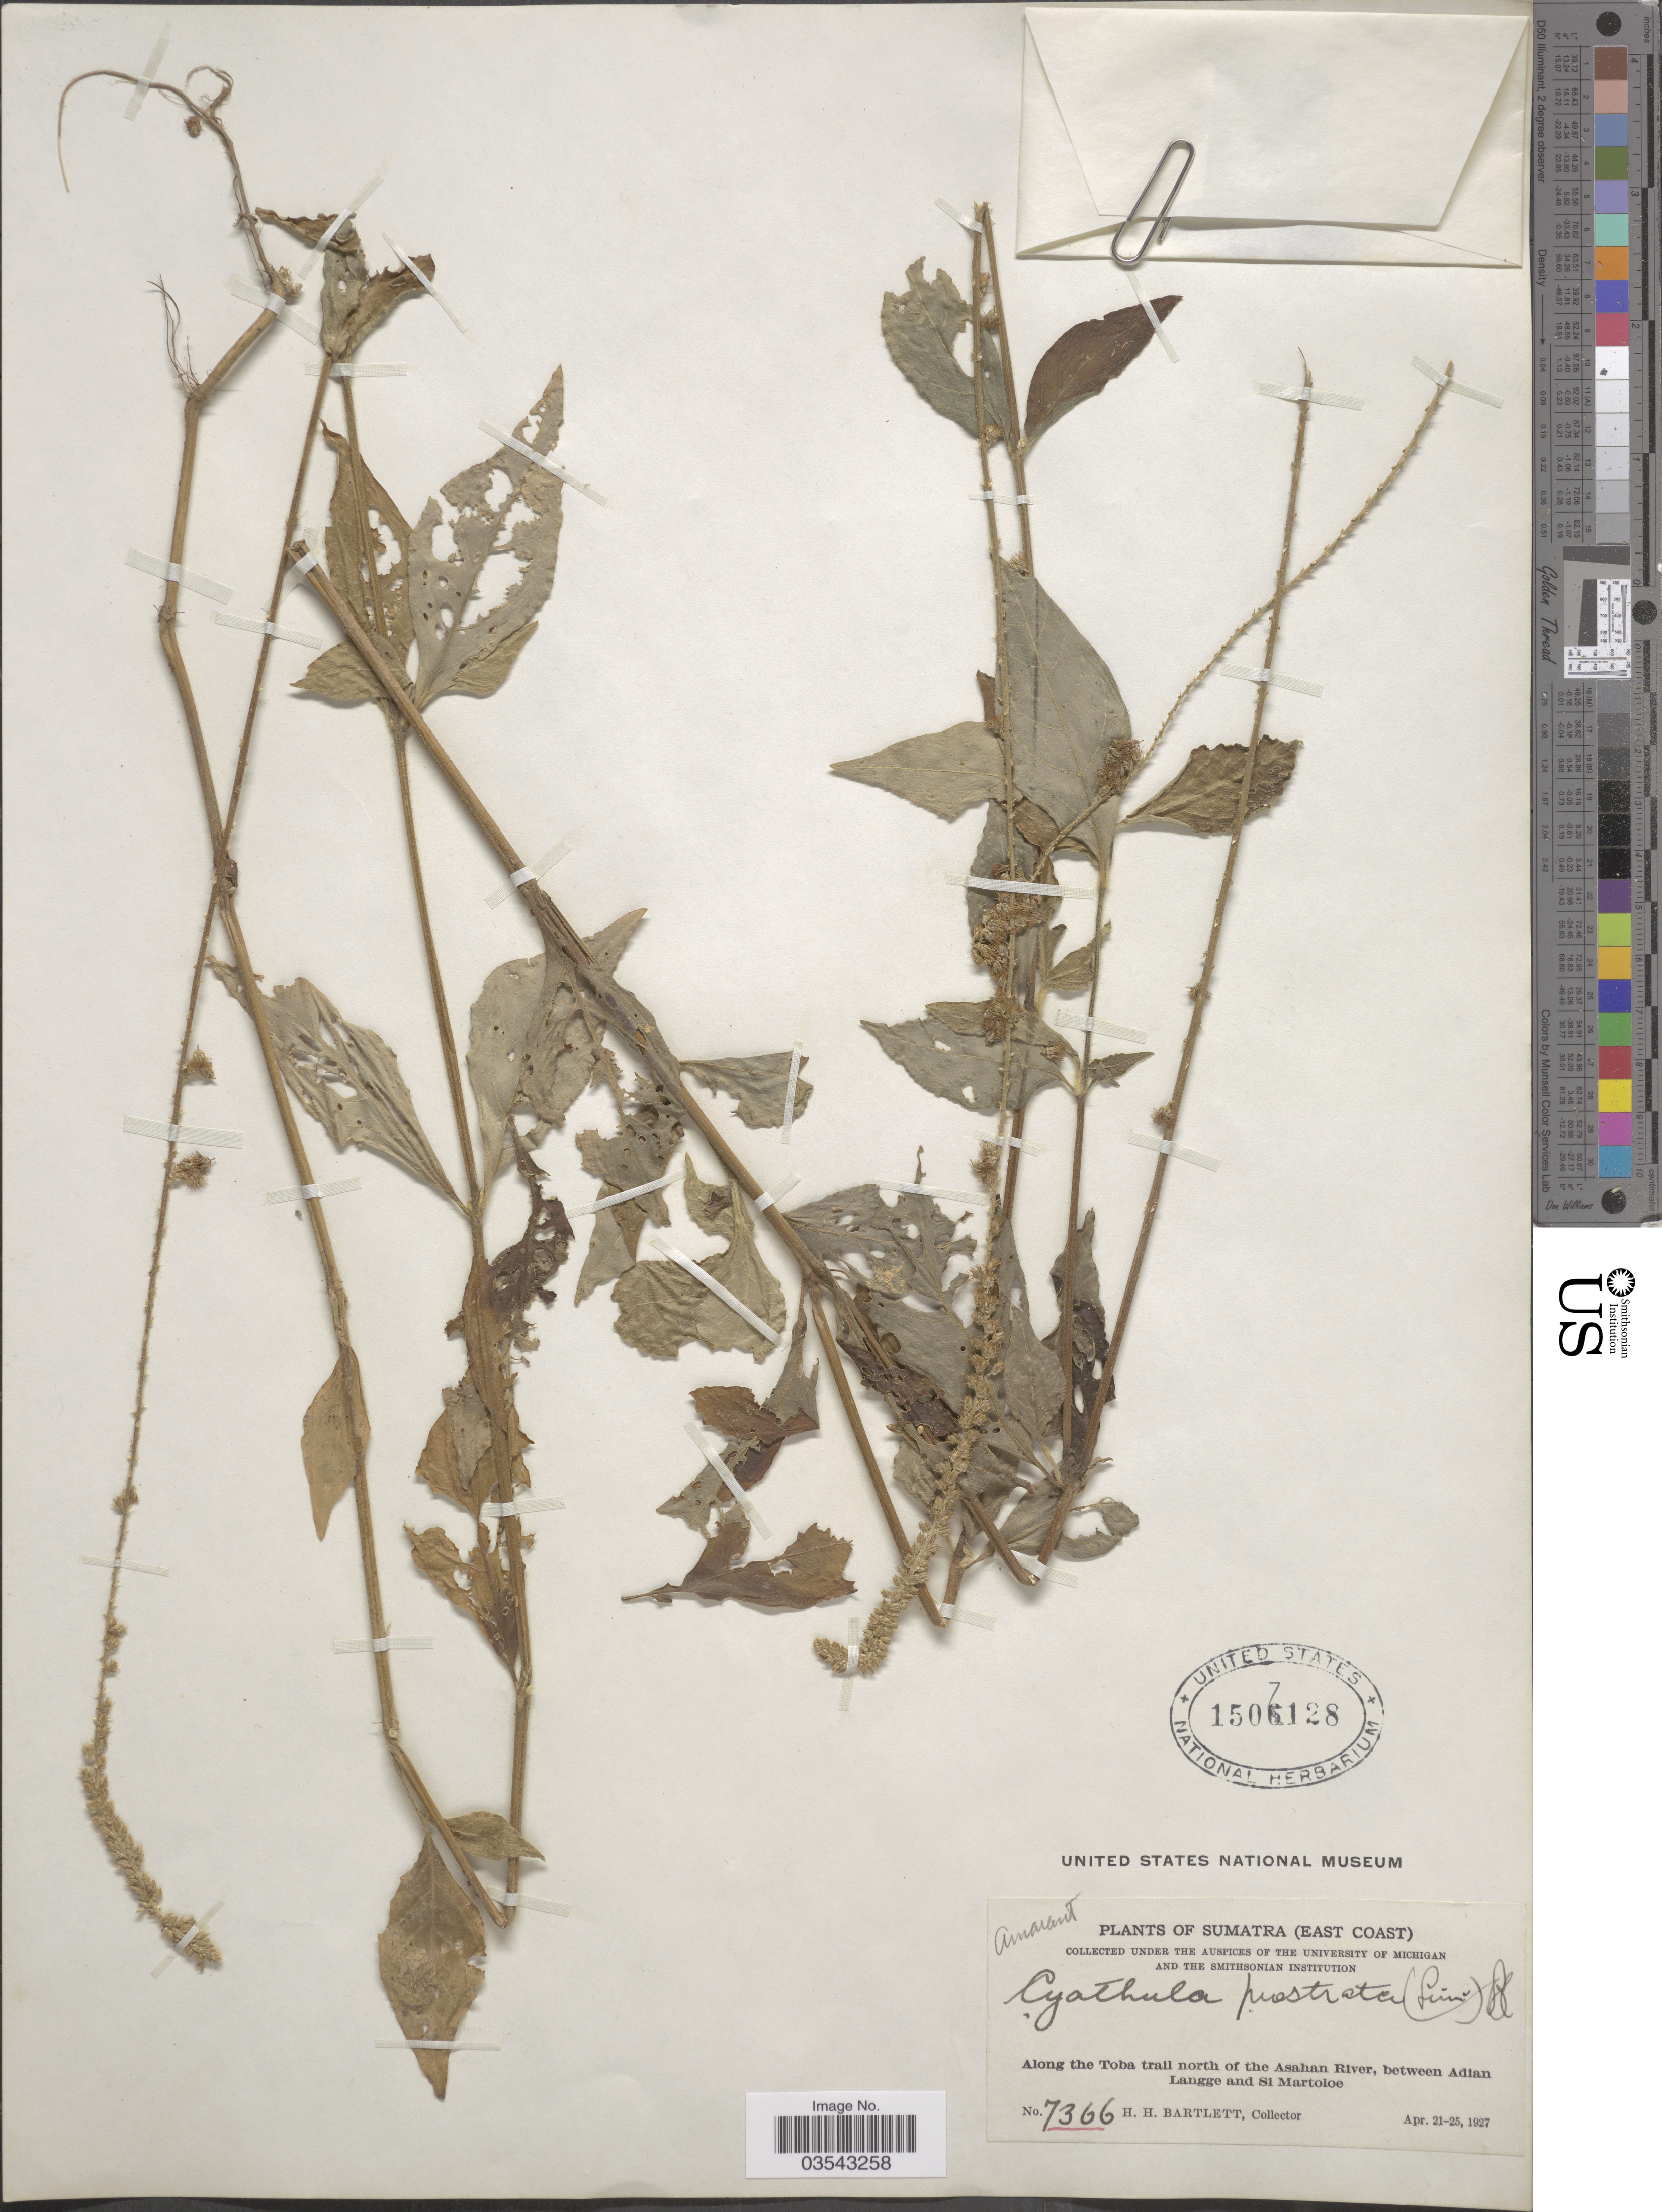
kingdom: Plantae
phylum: Tracheophyta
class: Magnoliopsida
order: Caryophyllales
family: Amaranthaceae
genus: Cyathula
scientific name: Cyathula prostrata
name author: (L.) Blume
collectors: H. H. Bartlett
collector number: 7366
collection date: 1927-04-21/1927-04-25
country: Indonesia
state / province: Sumatra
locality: Along the Toba trail north of the Asahan River, between Adian Langge and Si Martoloe.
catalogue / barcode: US 1507128